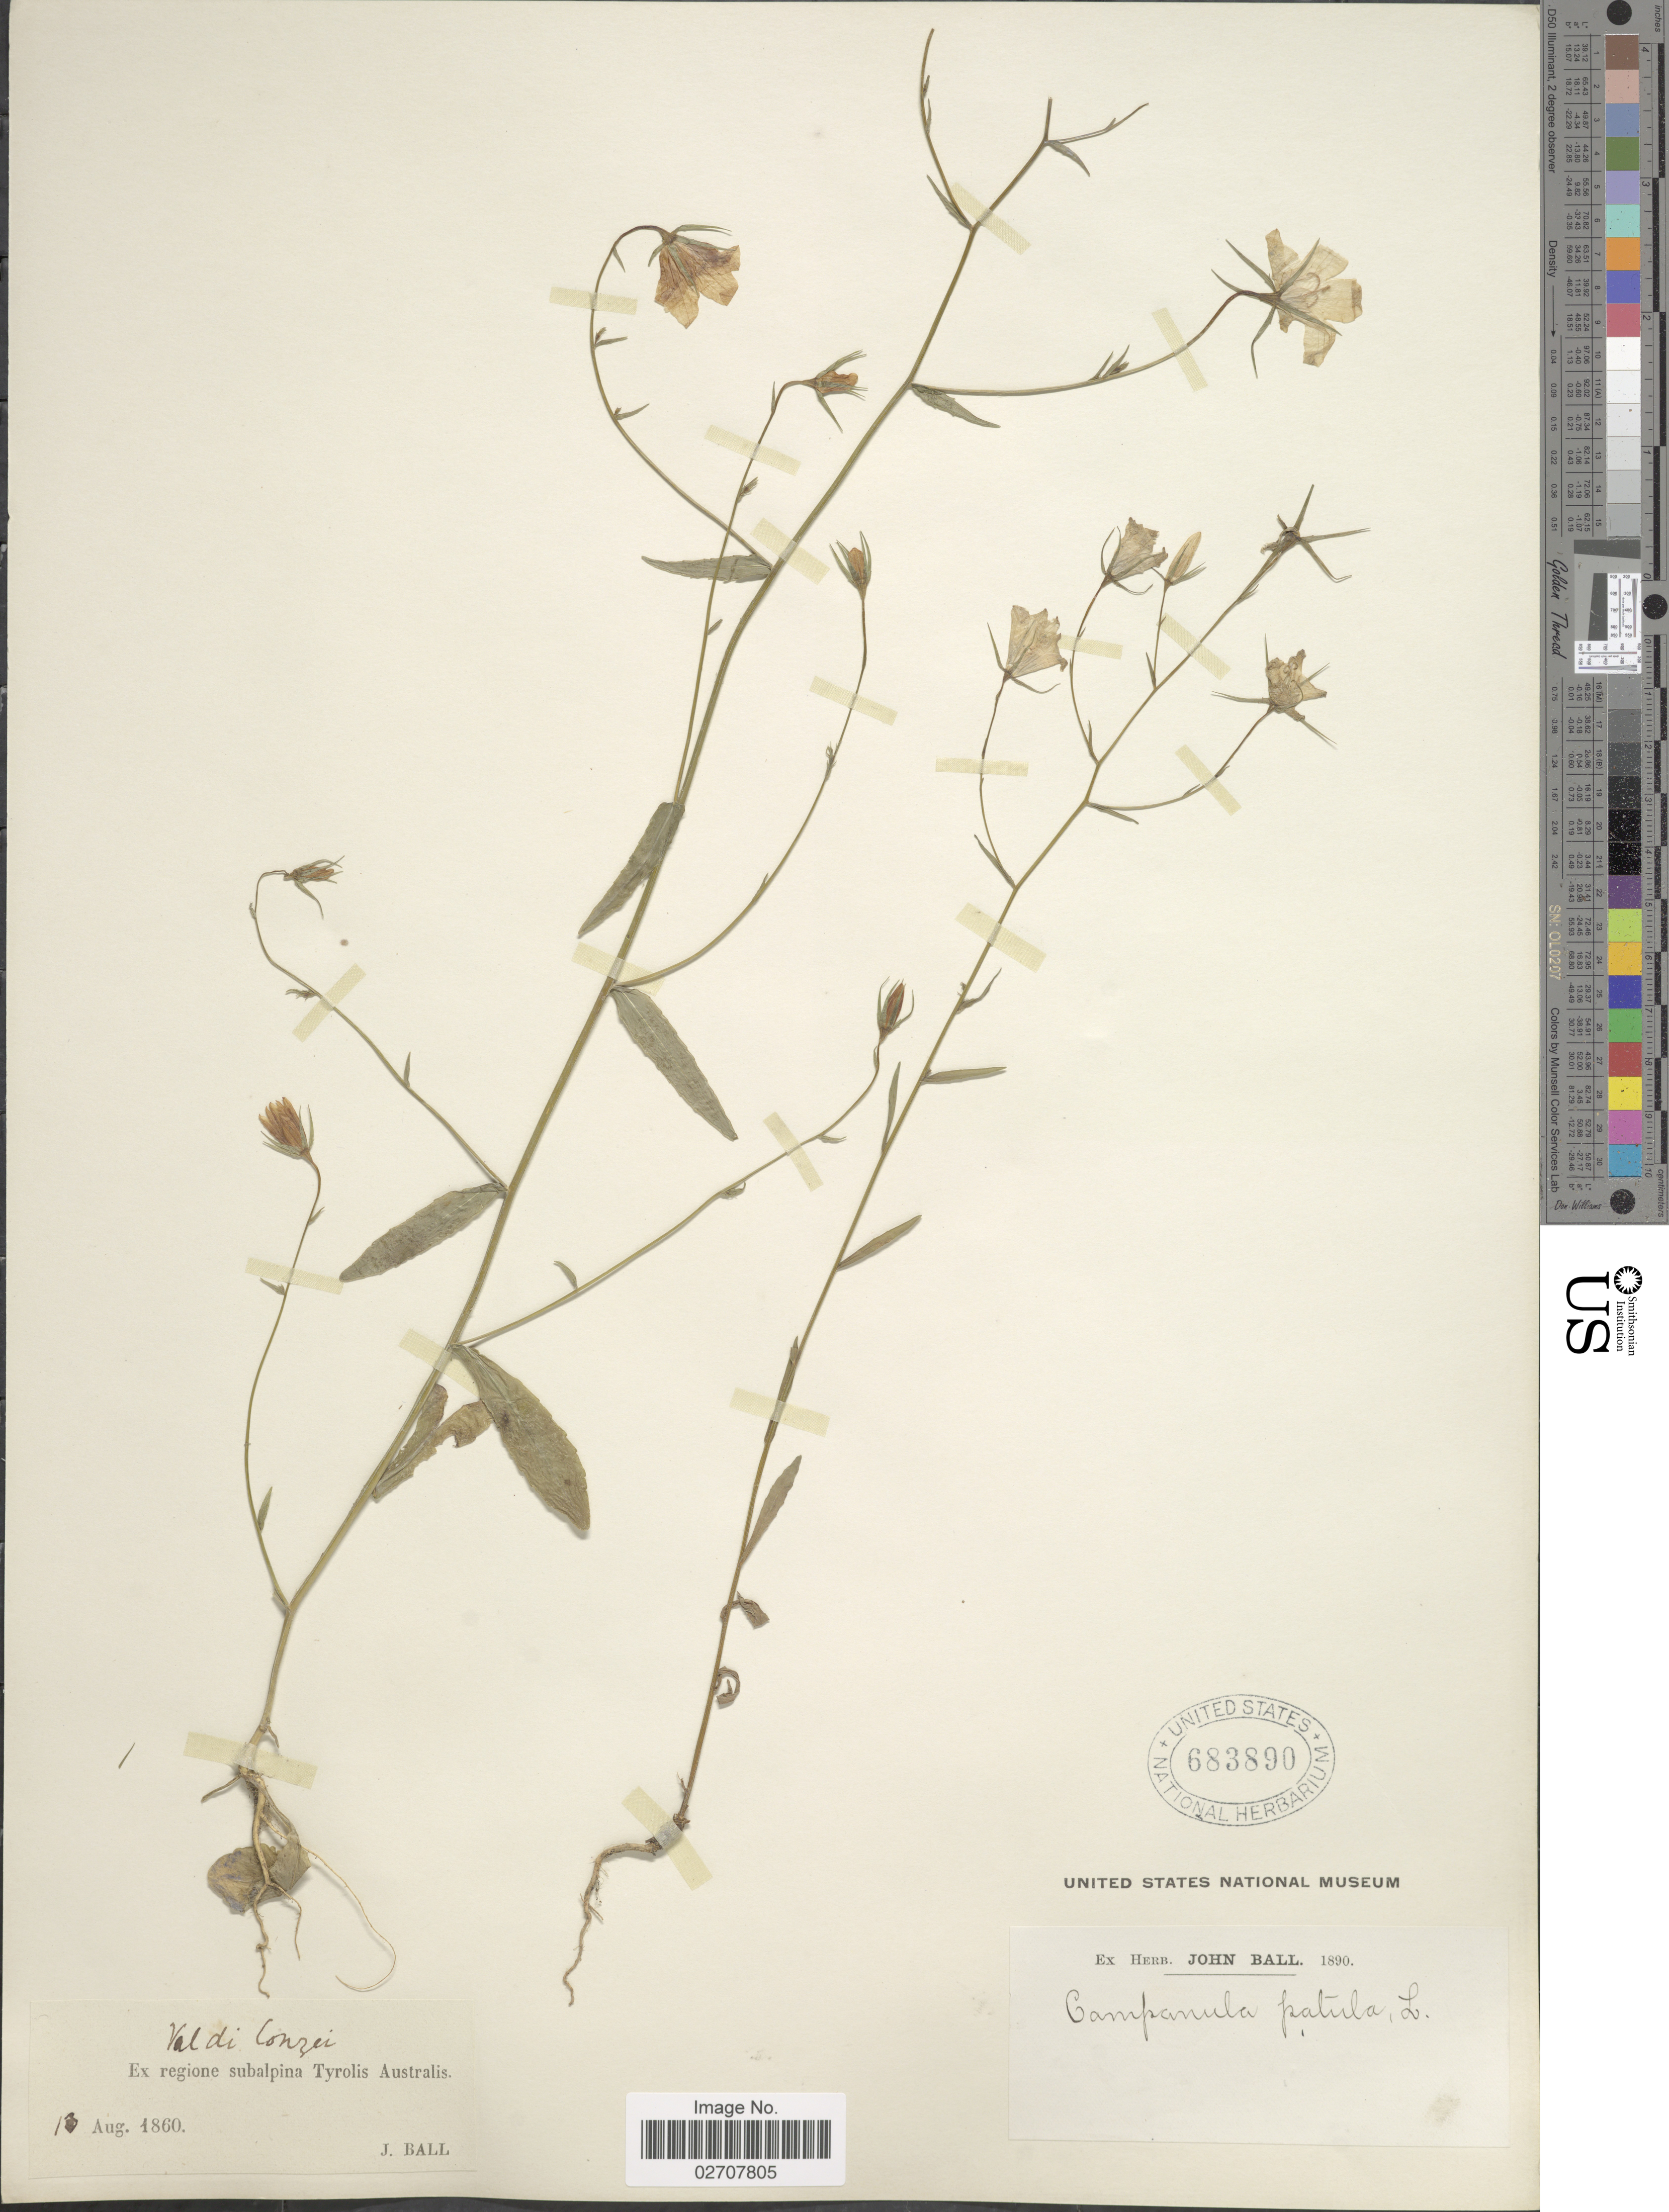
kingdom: Plantae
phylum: Tracheophyta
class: Magnoliopsida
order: Asterales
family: Campanulaceae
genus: Campanula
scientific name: Campanula patula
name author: L.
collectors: J. Ball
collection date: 1860-08-13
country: Italy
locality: Val di Conzei. Ex regione subalpina Tyrolis Australis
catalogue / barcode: US 683890